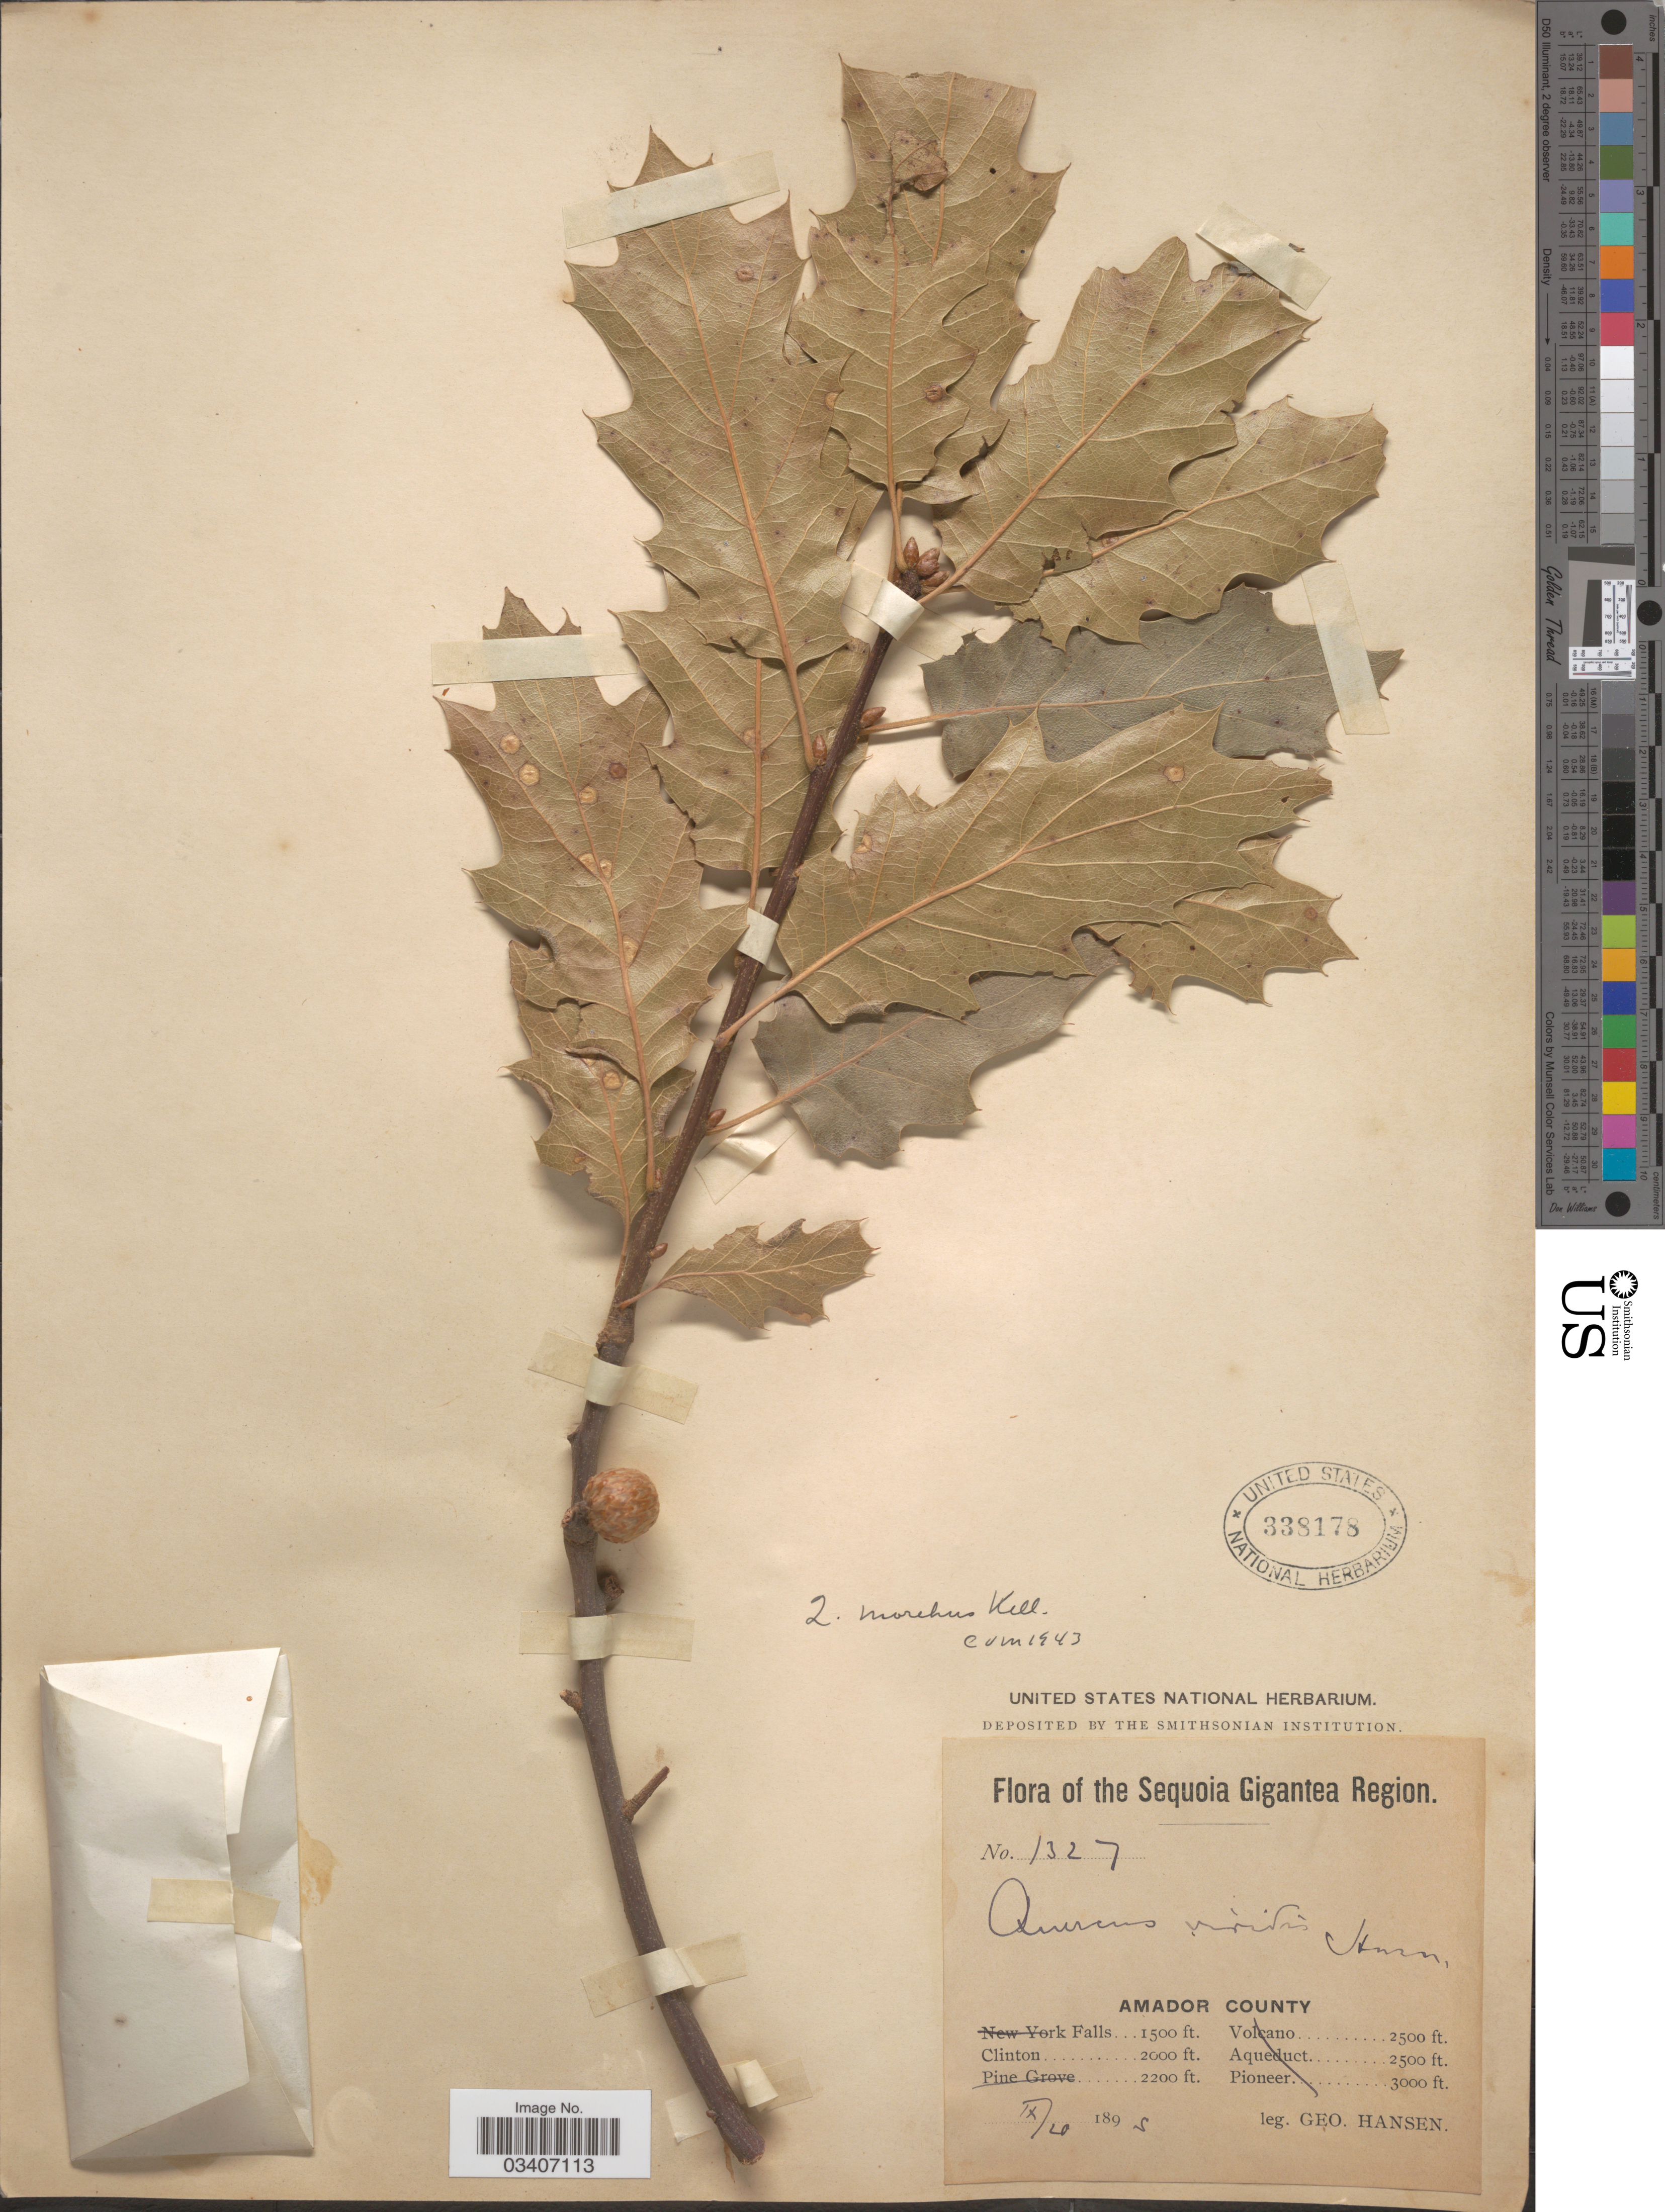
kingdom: Plantae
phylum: Tracheophyta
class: Magnoliopsida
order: Fagales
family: Fagaceae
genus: Quercus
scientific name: Quercus x moreha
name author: Kellogg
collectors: G. Hansen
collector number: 1327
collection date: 1895-09-20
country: United States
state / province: California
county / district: Amador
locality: The Sequoia Gigantea Region. Amador County. Clinton.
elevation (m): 610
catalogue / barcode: US 338178